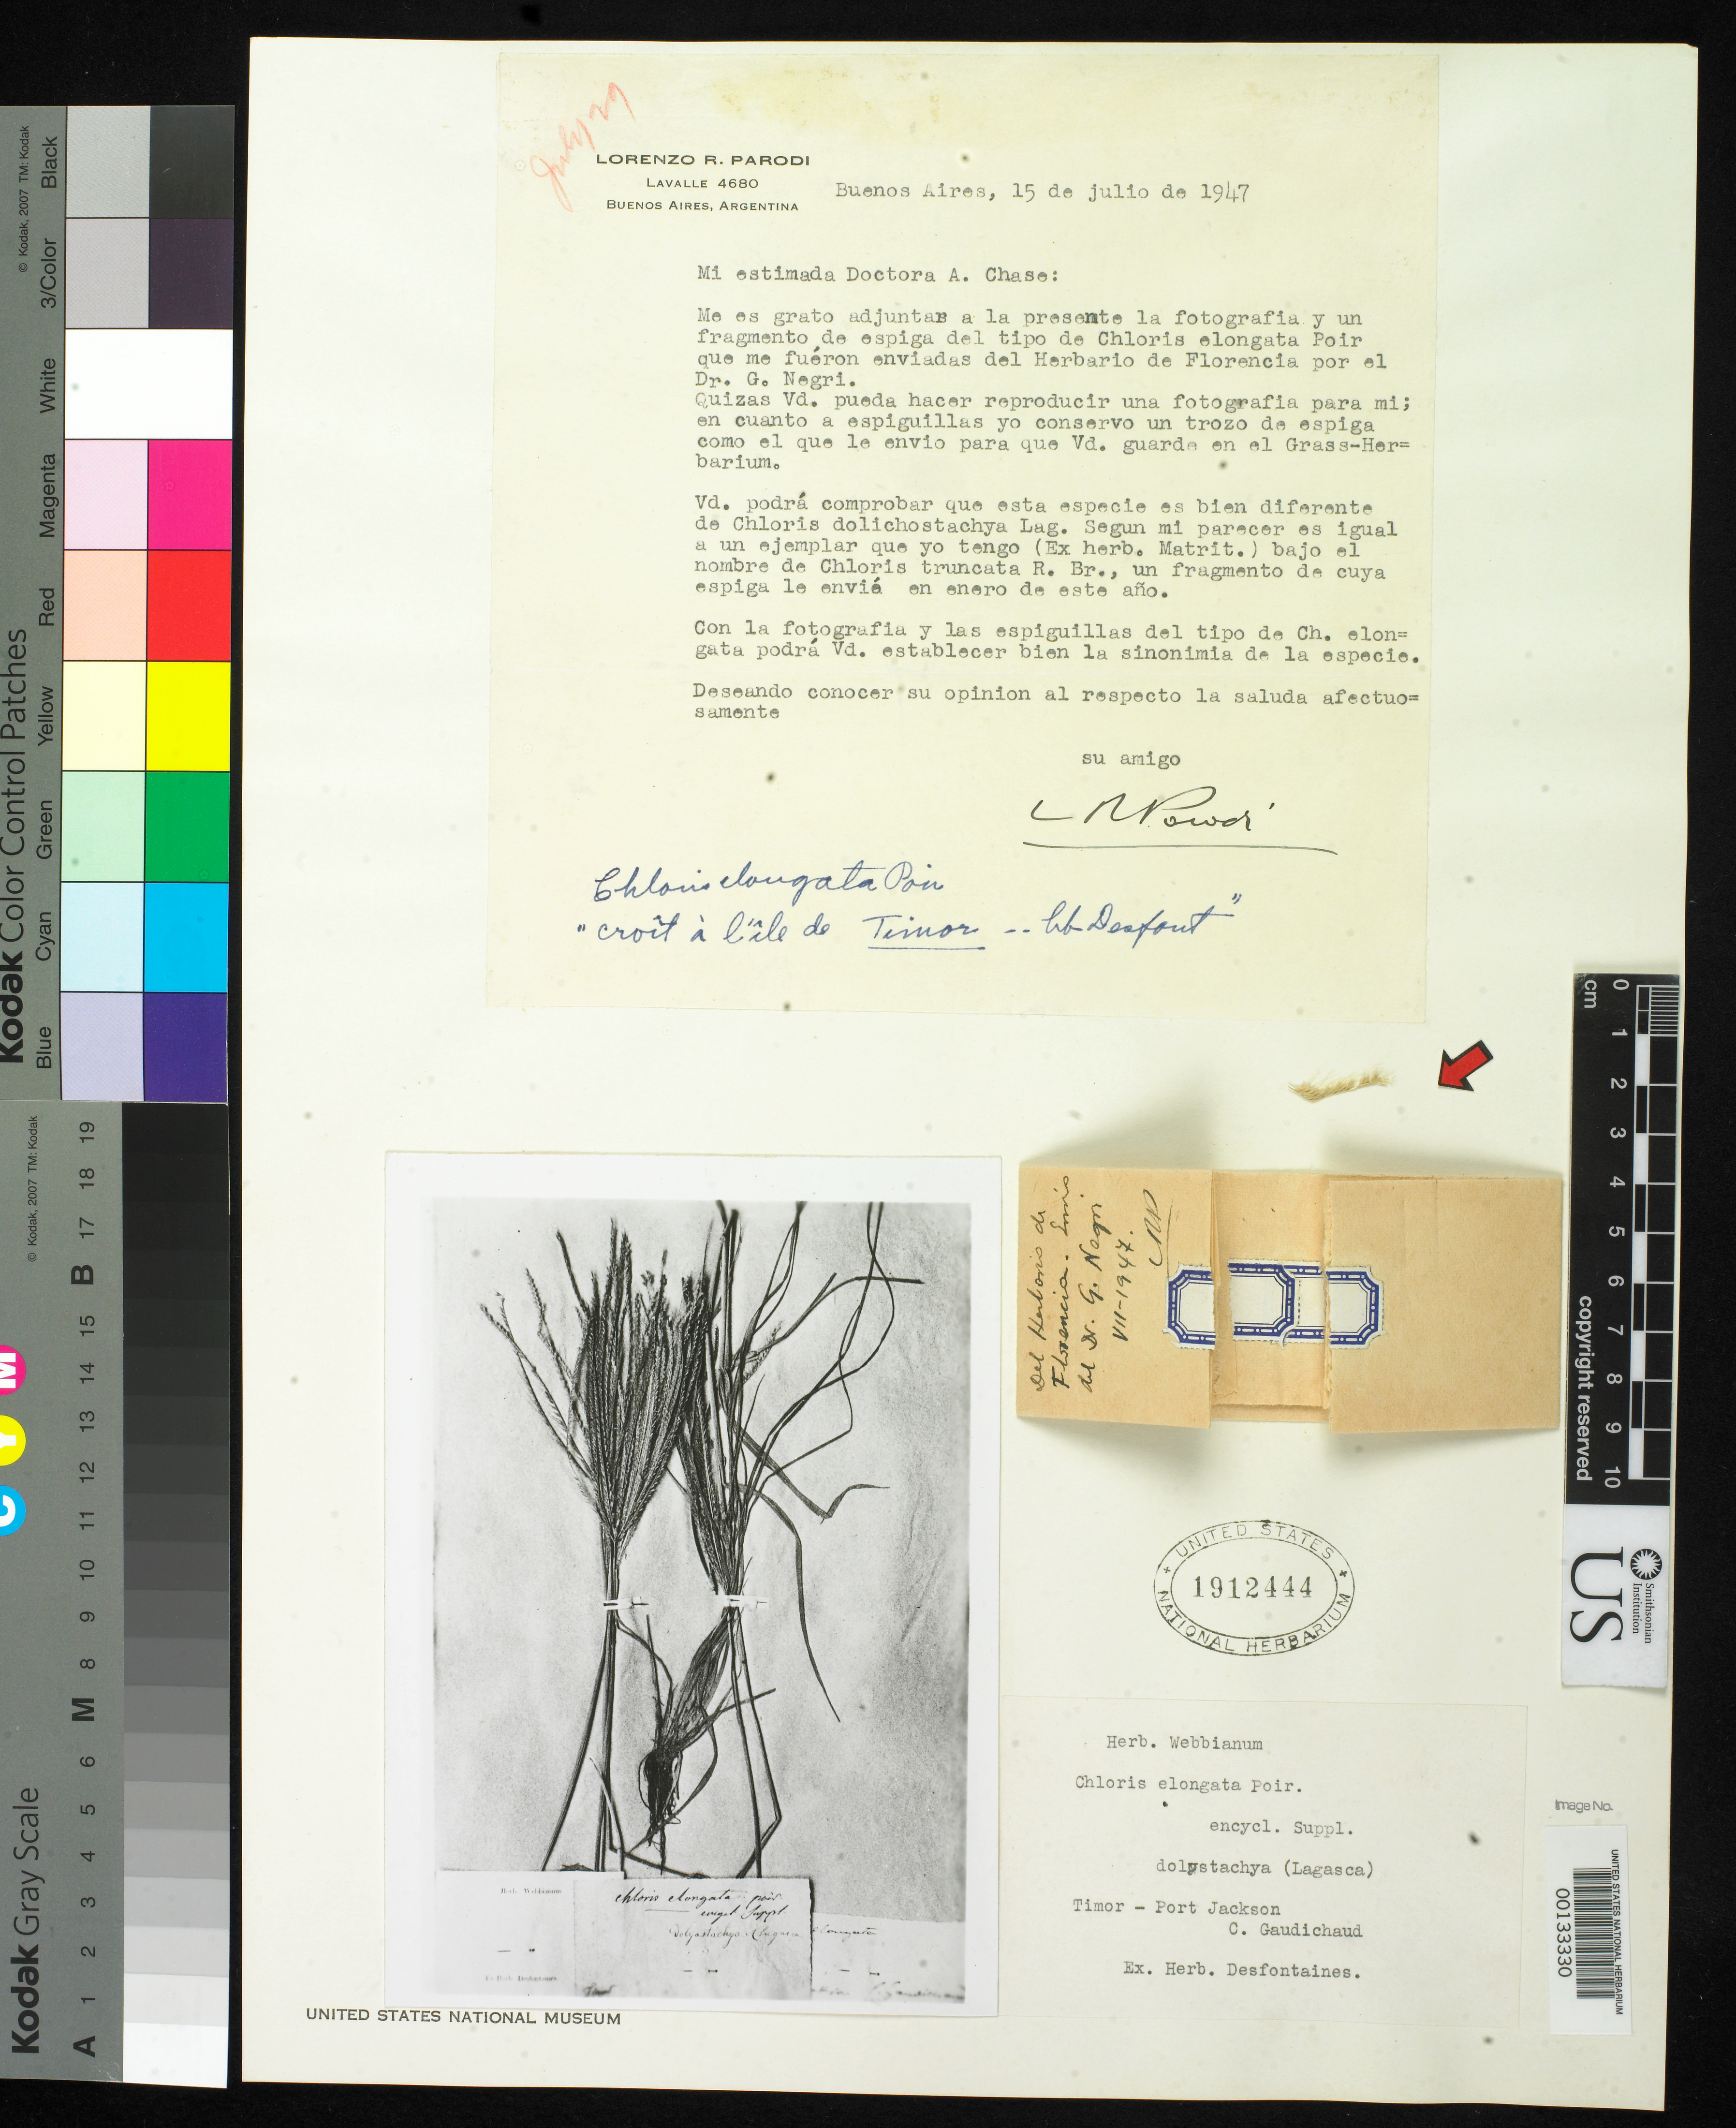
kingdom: Plantae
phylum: Tracheophyta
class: Liliopsida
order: Poales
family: Poaceae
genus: Chloris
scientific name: Chloris elongata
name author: Poir. in Lam.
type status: Type Fragment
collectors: C. Gaudichaud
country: Indonesia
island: Timor Island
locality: Port Jackson.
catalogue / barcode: US 1912444